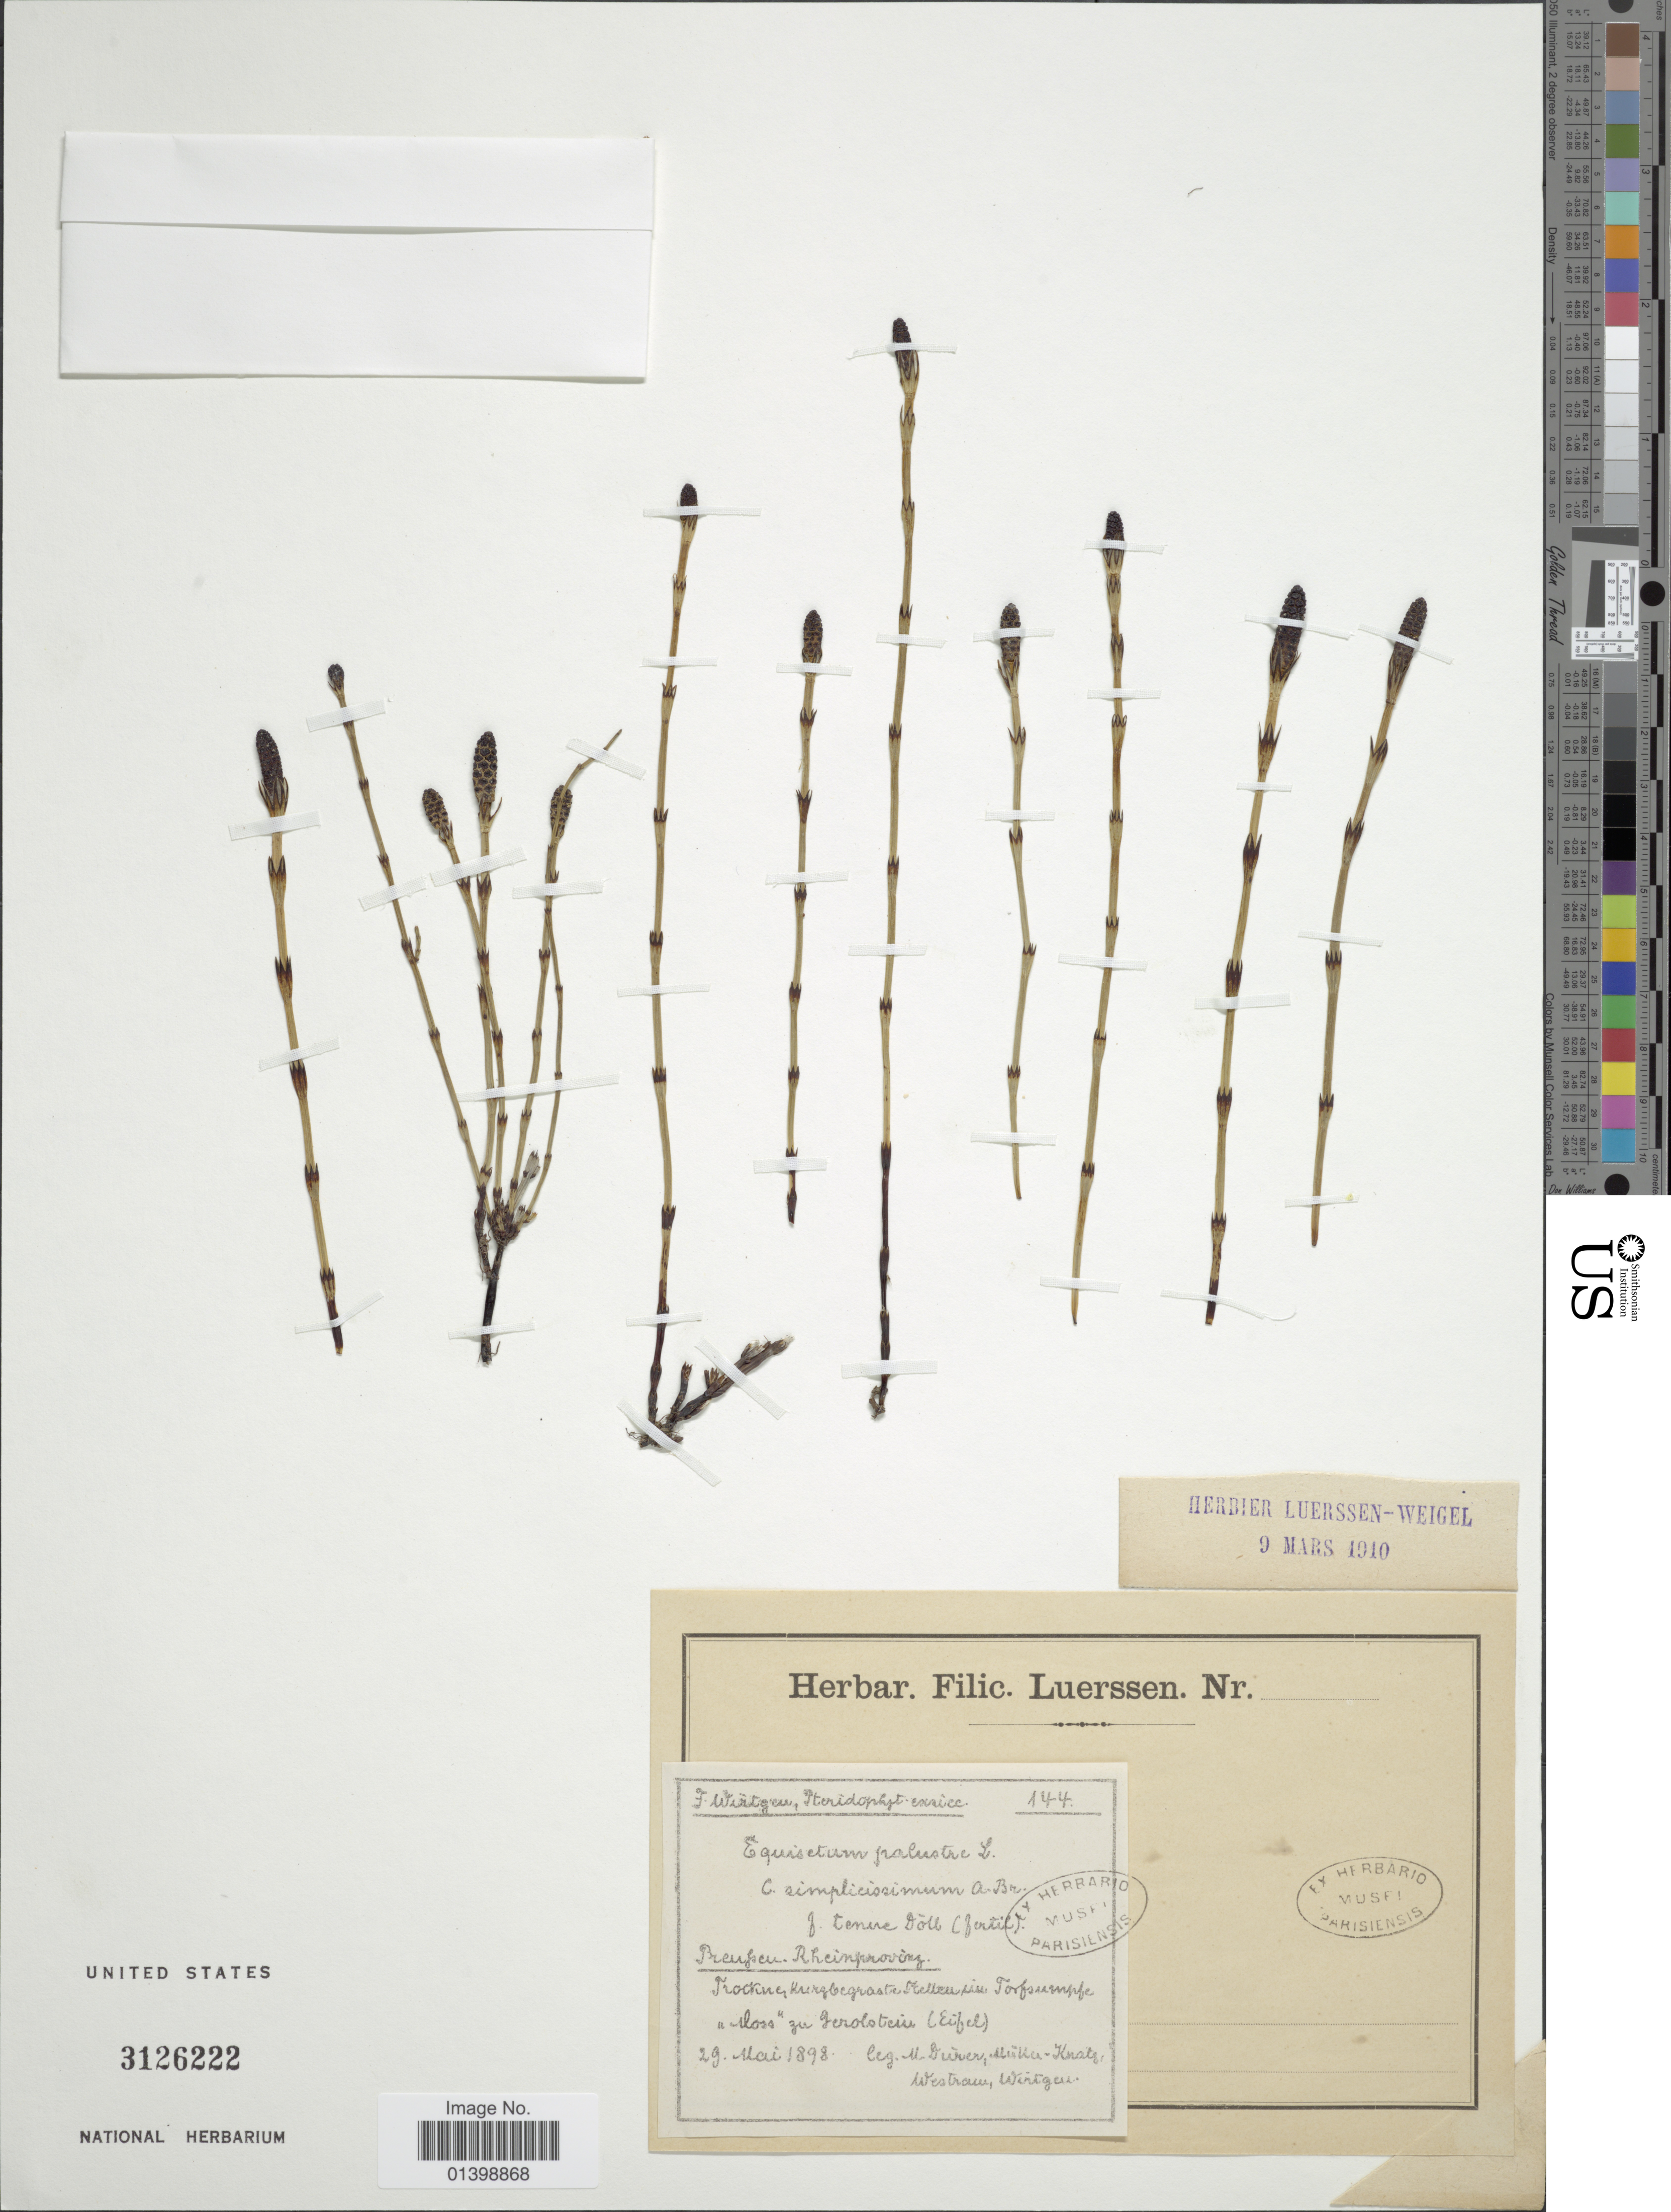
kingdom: Plantae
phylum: Tracheophyta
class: Polypodiopsida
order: Equisetales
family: Equisetaceae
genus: Equisetum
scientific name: Equisetum palustre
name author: L.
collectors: M. Durer, Müller-Knatz, Westram & Wirtgen, --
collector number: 144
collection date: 1898-05-29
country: Germany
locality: Preussen-Rheinprovinz, Trockner Kerbegraste stellen in Torfmufe "Moss" zu Gerolstein (Eifel) [interpreted]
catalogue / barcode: US 3126222